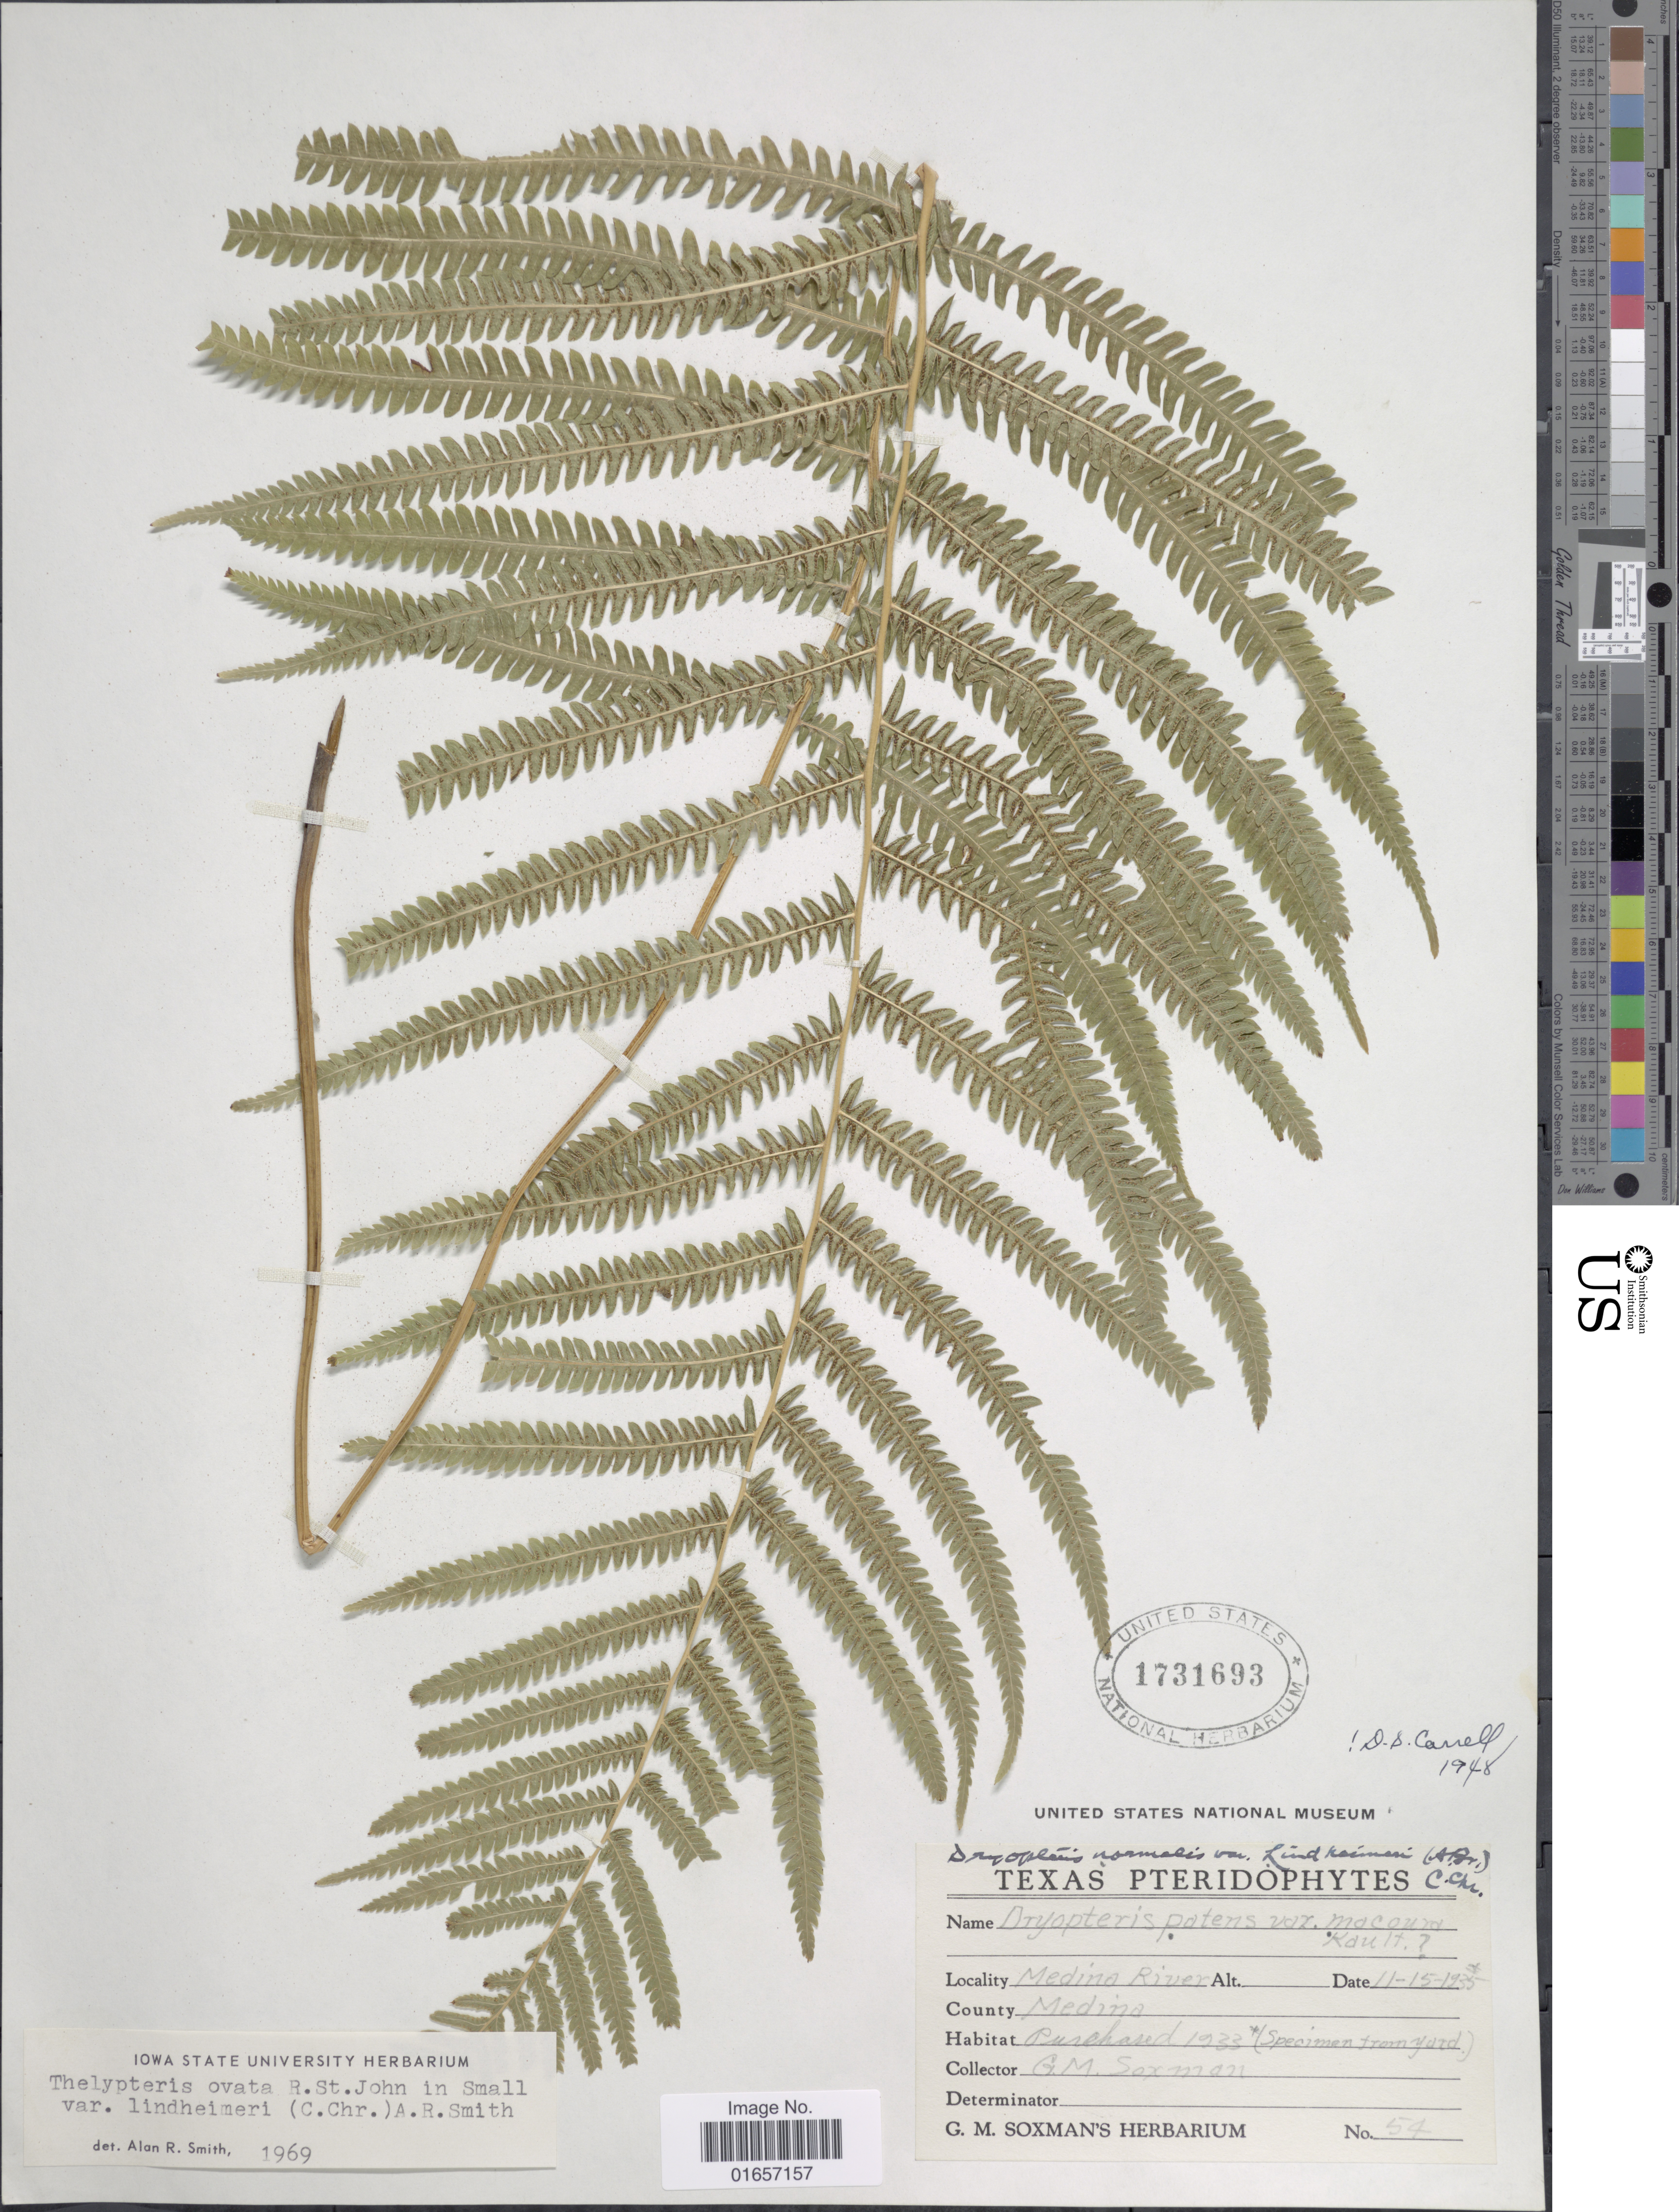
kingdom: Plantae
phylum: Tracheophyta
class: Polypodiopsida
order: Polypodiales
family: Thelypteridaceae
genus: Christella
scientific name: Christella ovata var. lindheimari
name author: (C. Chr.) A.R. Sm.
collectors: G. Soxman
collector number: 54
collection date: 1935-11-15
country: United States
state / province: Texas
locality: Medina River, County Medina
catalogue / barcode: US 1731693